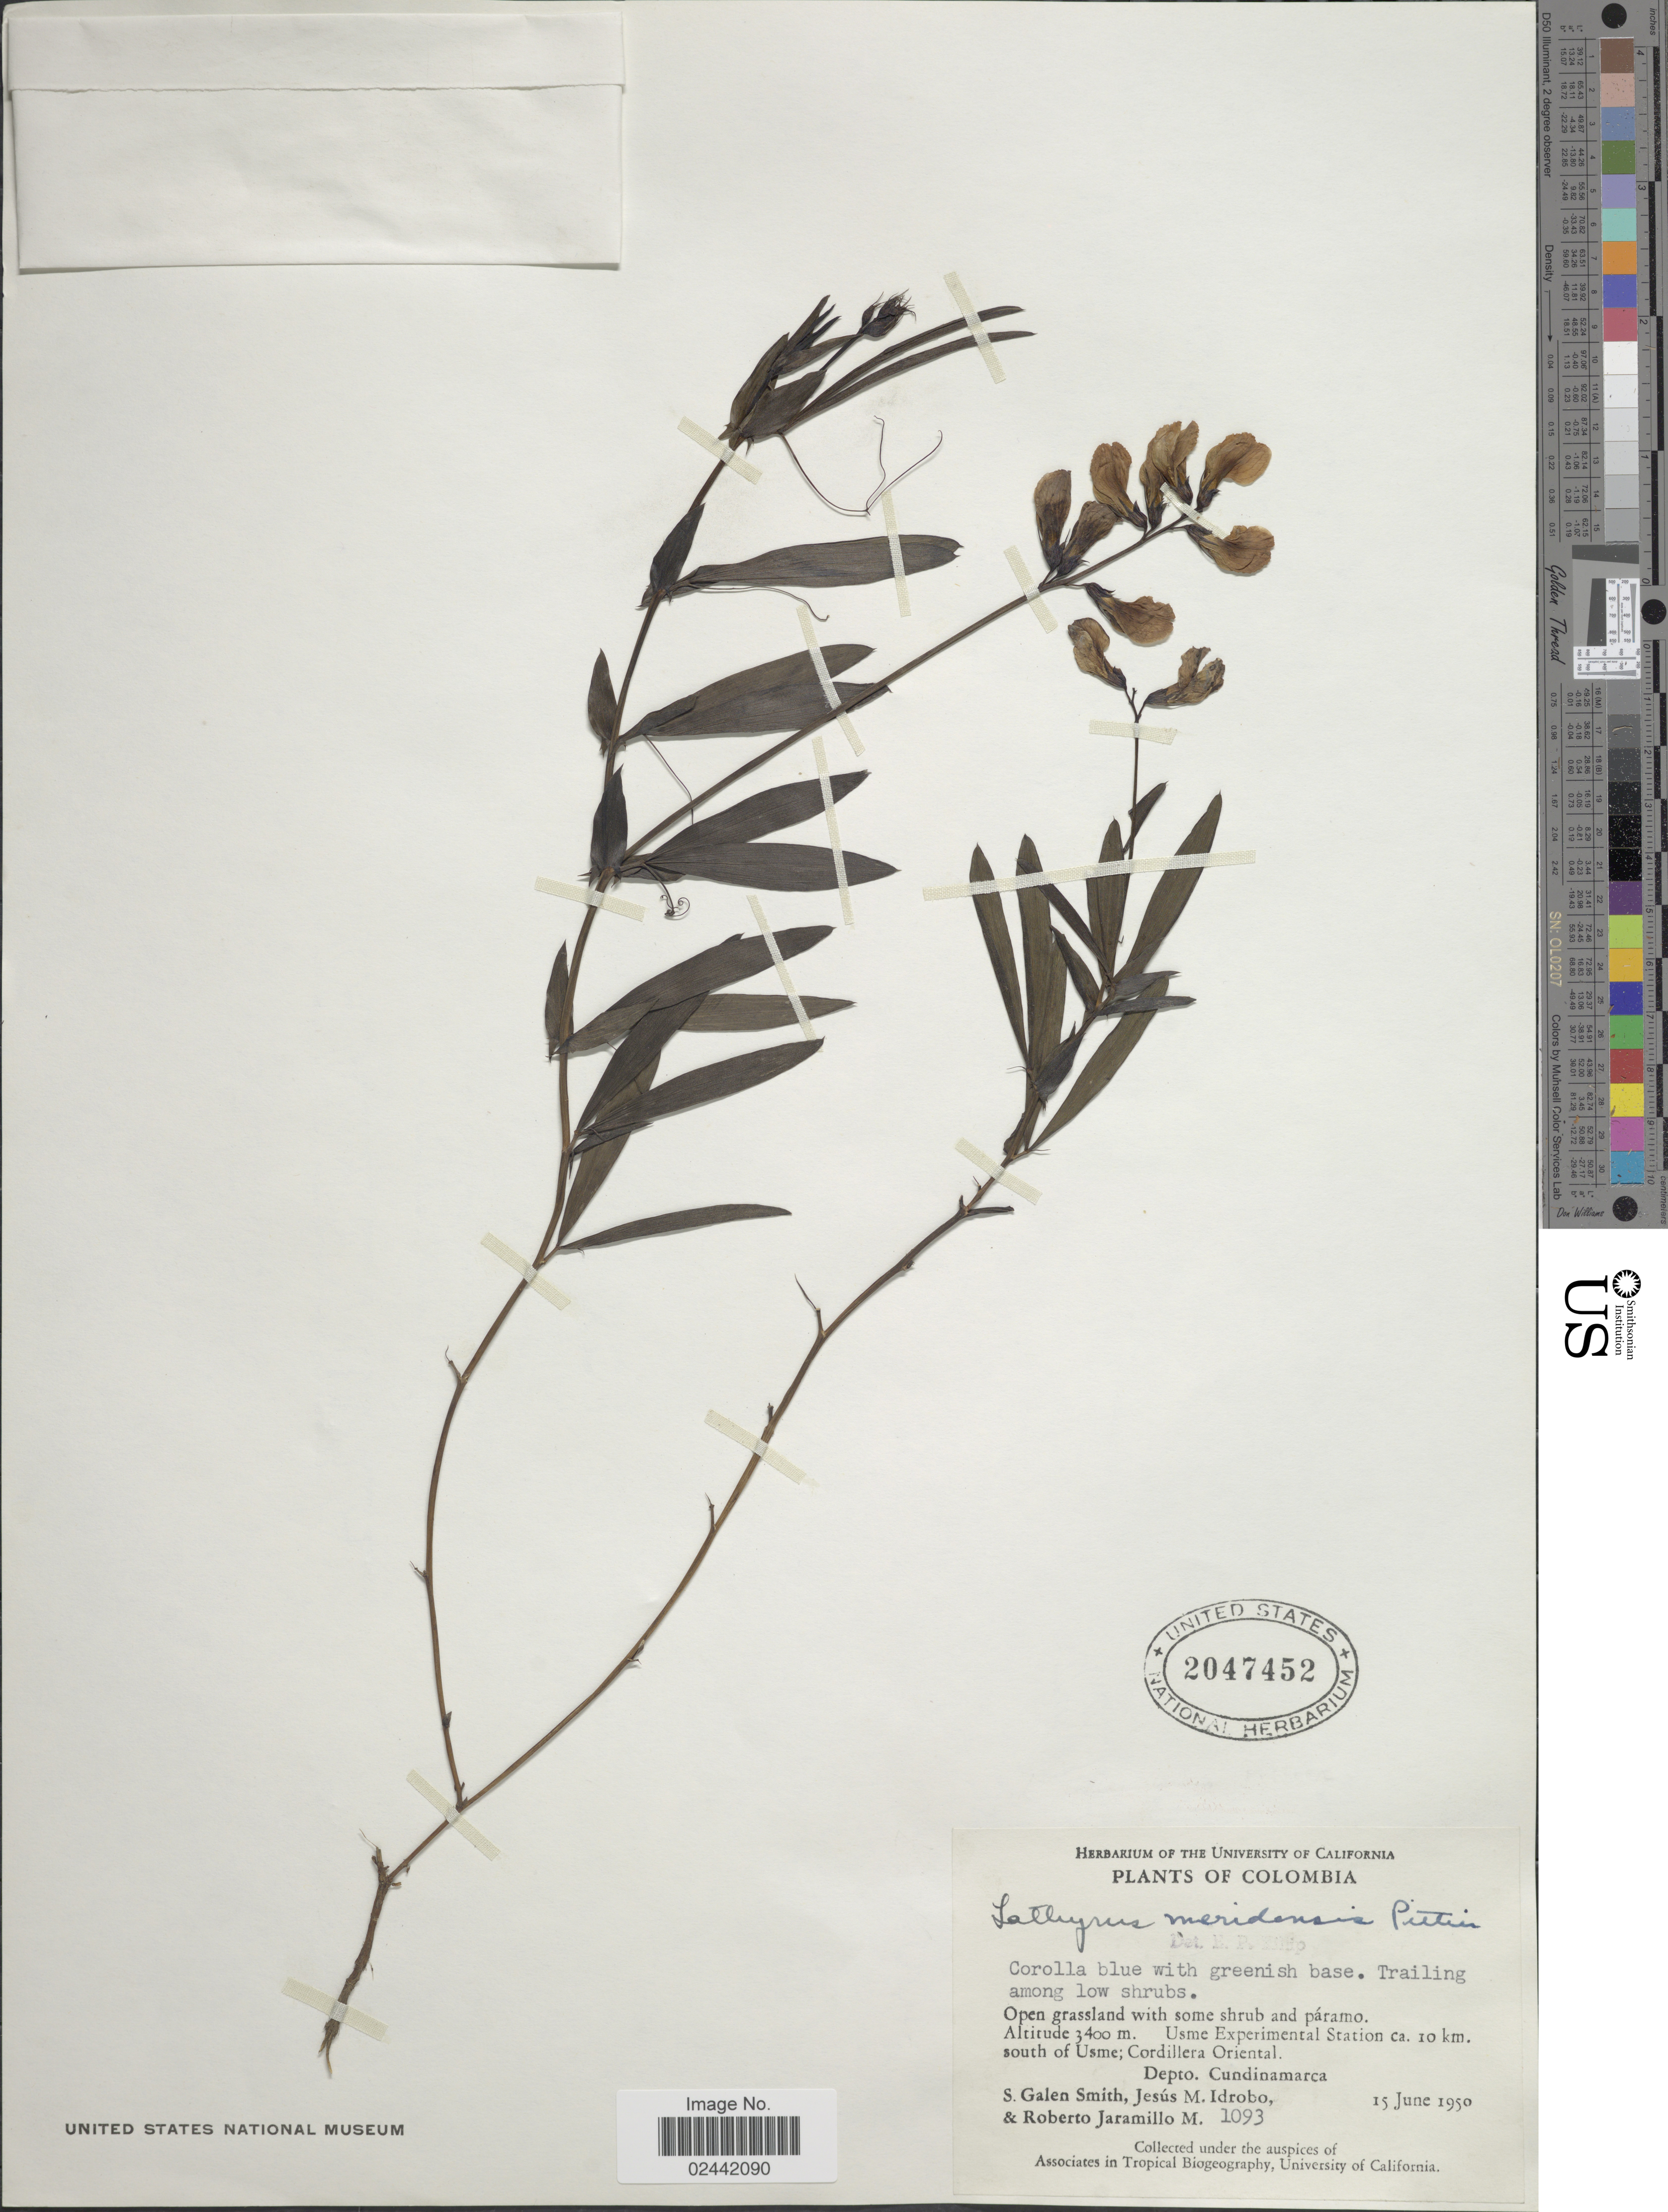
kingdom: Plantae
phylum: Tracheophyta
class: Magnoliopsida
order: Fabales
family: Fabaceae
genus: Lathyrus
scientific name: Lathyrus meridensis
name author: Pittier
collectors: S. G. Smith, J. M. Idrobo & R. Jaramillo M.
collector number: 1093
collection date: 1950-06-15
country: Colombia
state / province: Cundinamarca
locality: Usme Experimental Station ca. 10 km. south of Usme; Cordillera Oriental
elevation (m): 3400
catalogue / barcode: US 2047452